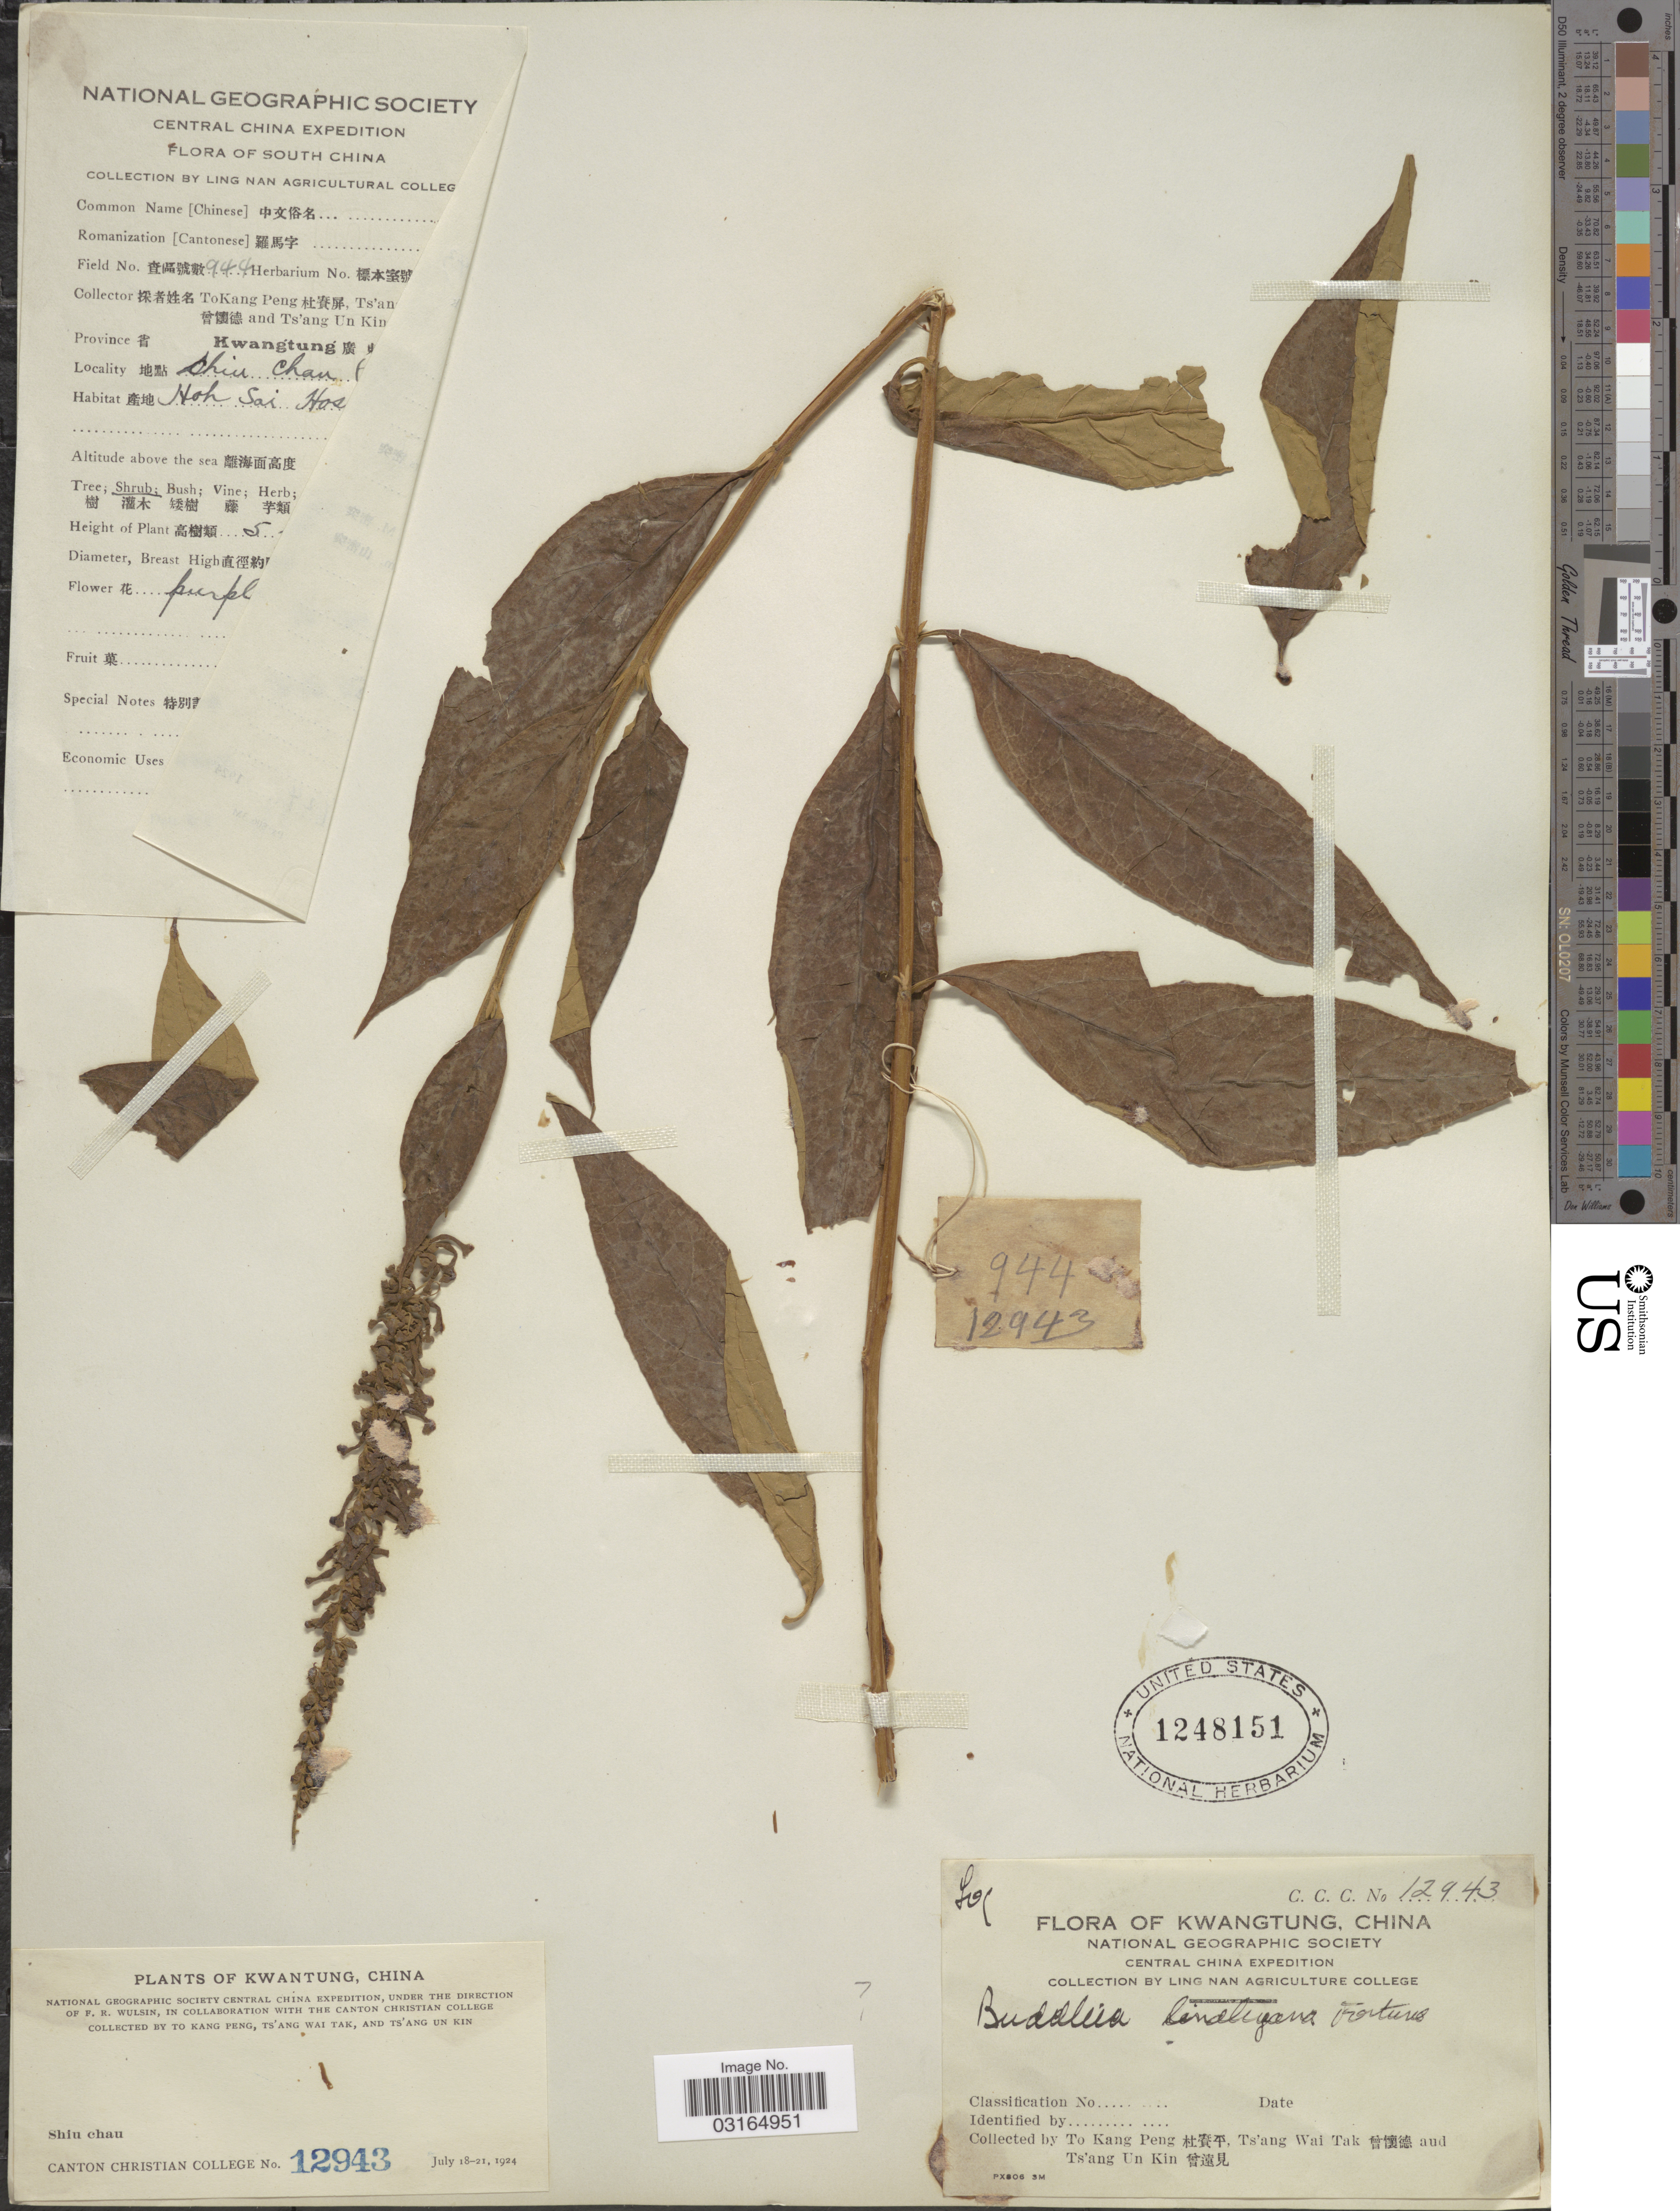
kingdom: Plantae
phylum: Tracheophyta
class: Magnoliopsida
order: Lamiales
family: Scrophulariaceae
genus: Buddleja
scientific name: Buddleja lindleyana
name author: Fortune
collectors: T. K. Peng, W. T. Tsang & Ts' Ang Un Kin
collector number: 944/12943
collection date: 1924-07-18/1924-07-21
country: China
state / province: Guangdong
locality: Kwangtung Shiu chau. [illegible text] Hih Sai Hos[illegible text].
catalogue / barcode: US 1248151